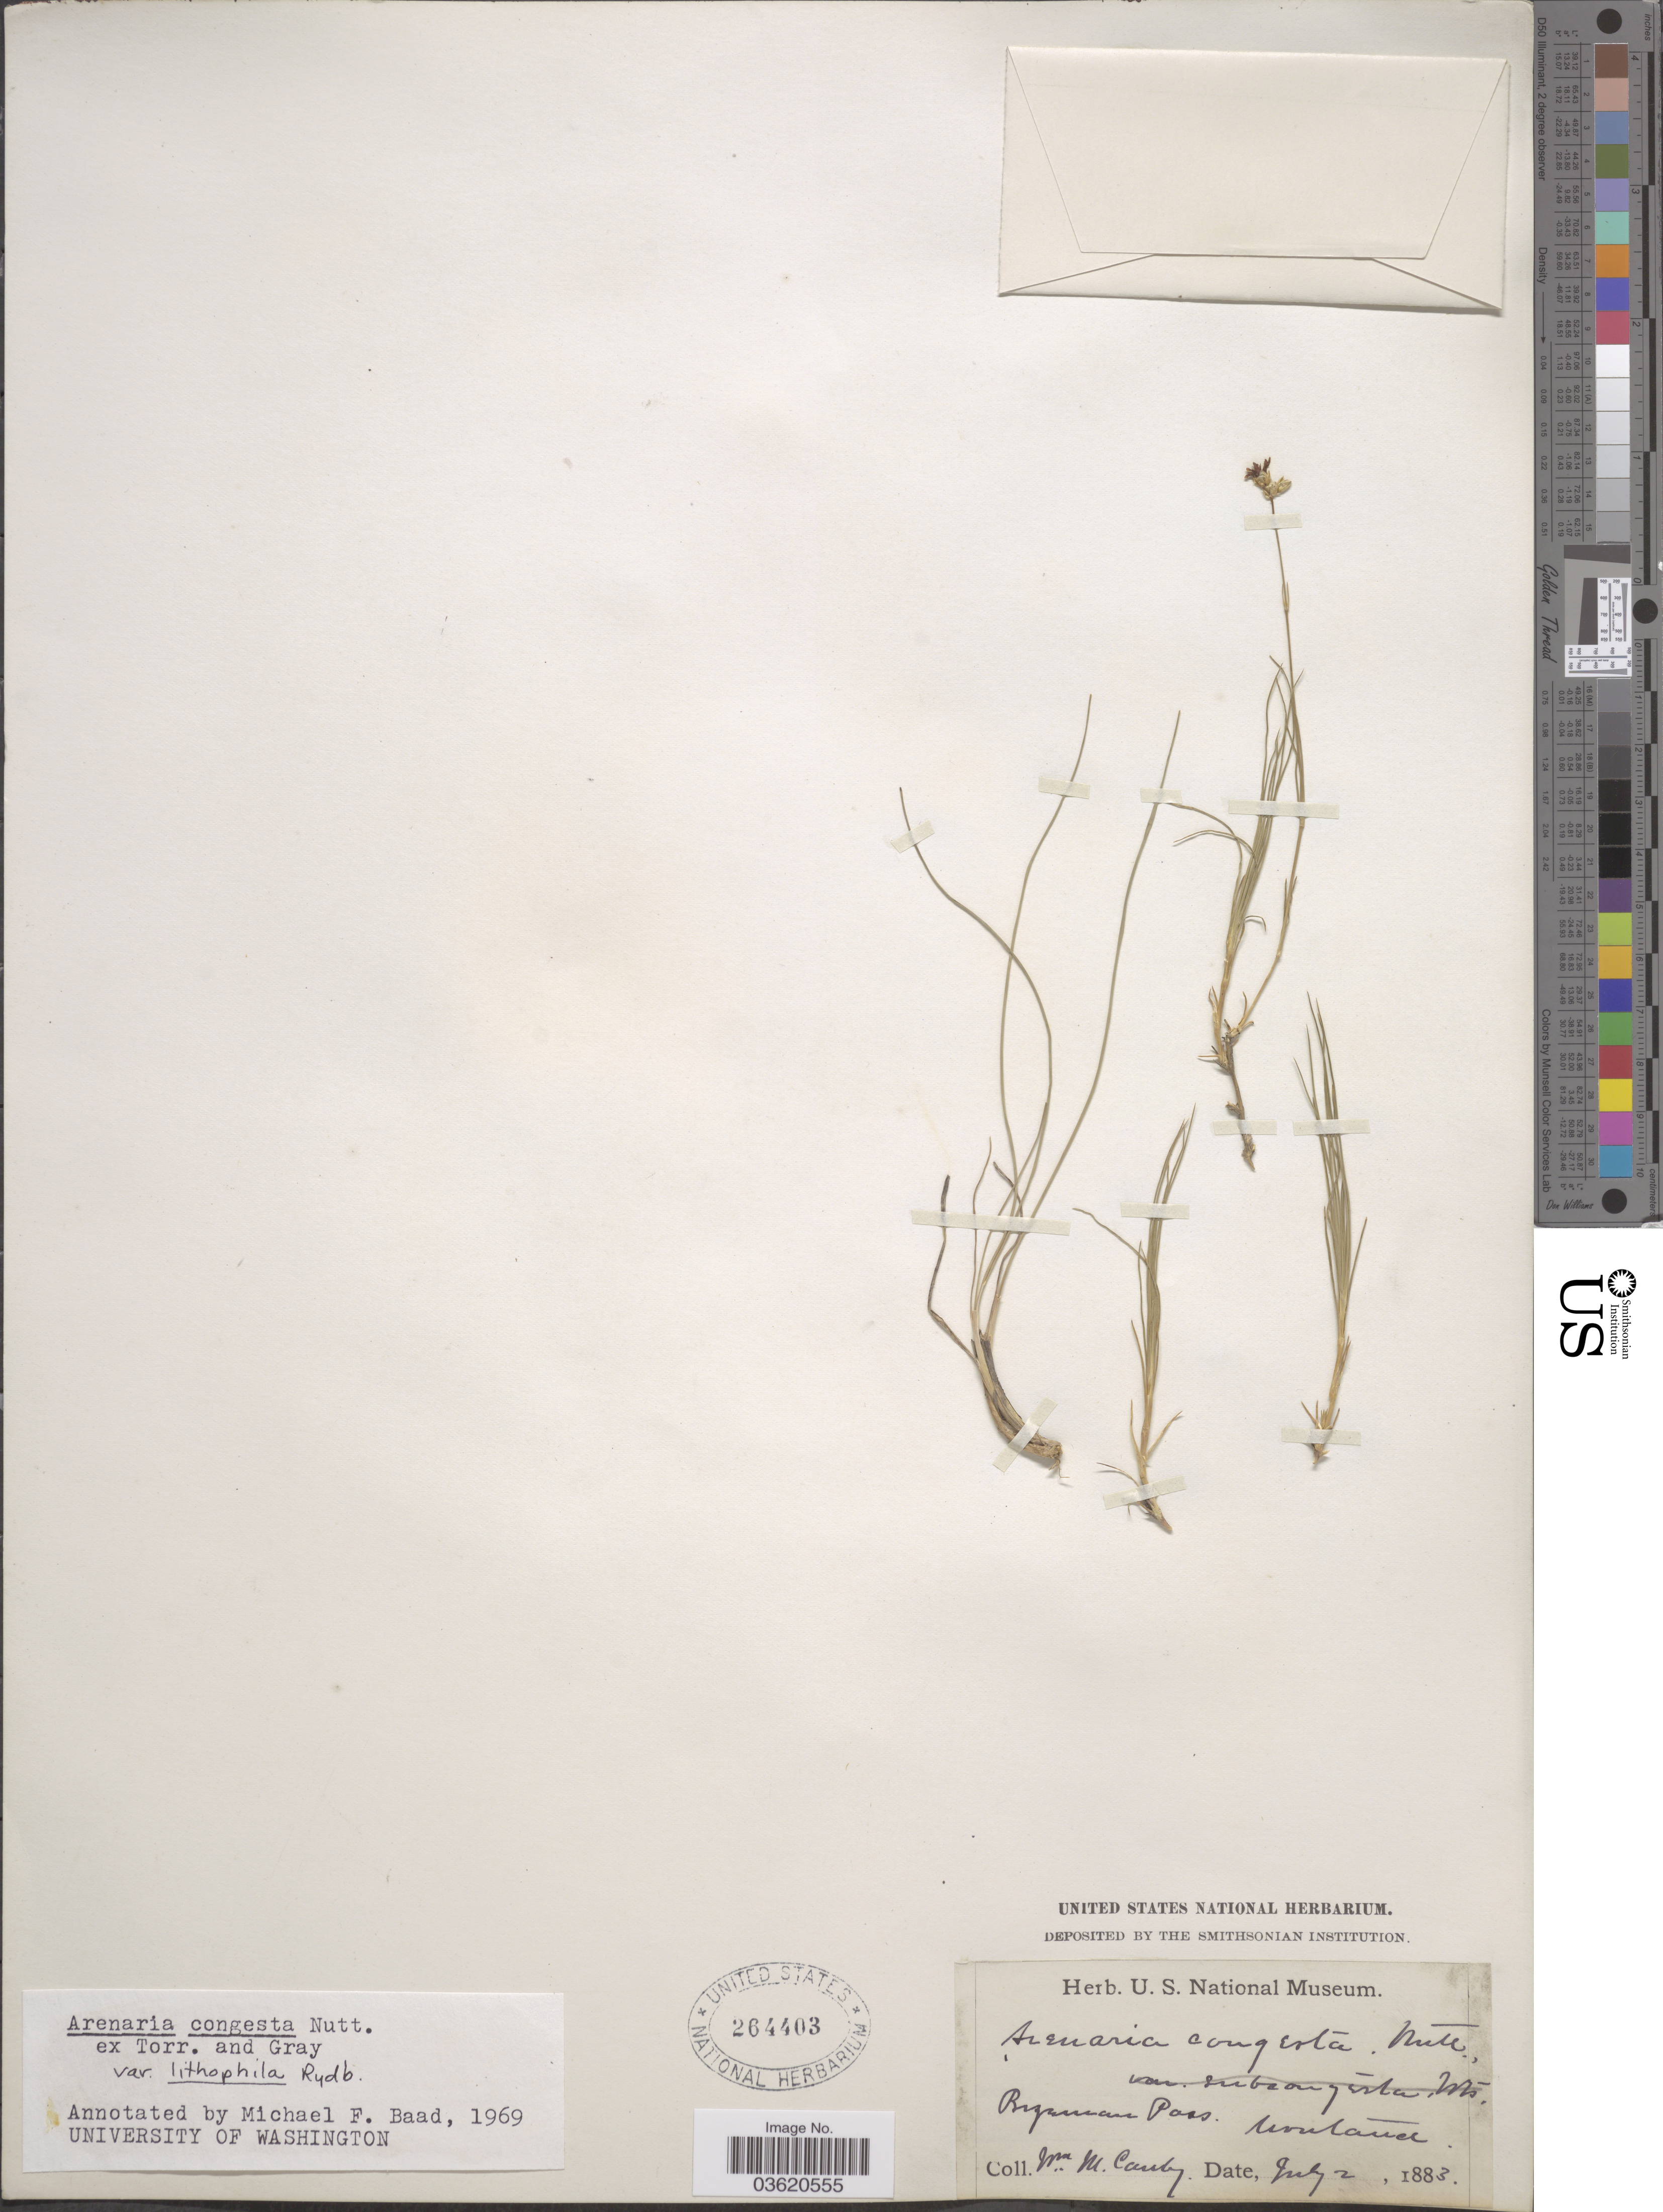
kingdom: Plantae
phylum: Tracheophyta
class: Magnoliopsida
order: Caryophyllales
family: Caryophyllaceae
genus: Eremogone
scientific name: Eremogone congesta var. lithophila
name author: (Rydb.) Dorn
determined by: Strong, Mark T., (BOT), Smithsonian Institution - National Museum of Natural History (UNITED STATES)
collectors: W. M. Canby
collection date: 1883-07-02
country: United States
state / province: Montana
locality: Bozeman Pass.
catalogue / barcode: US 264403